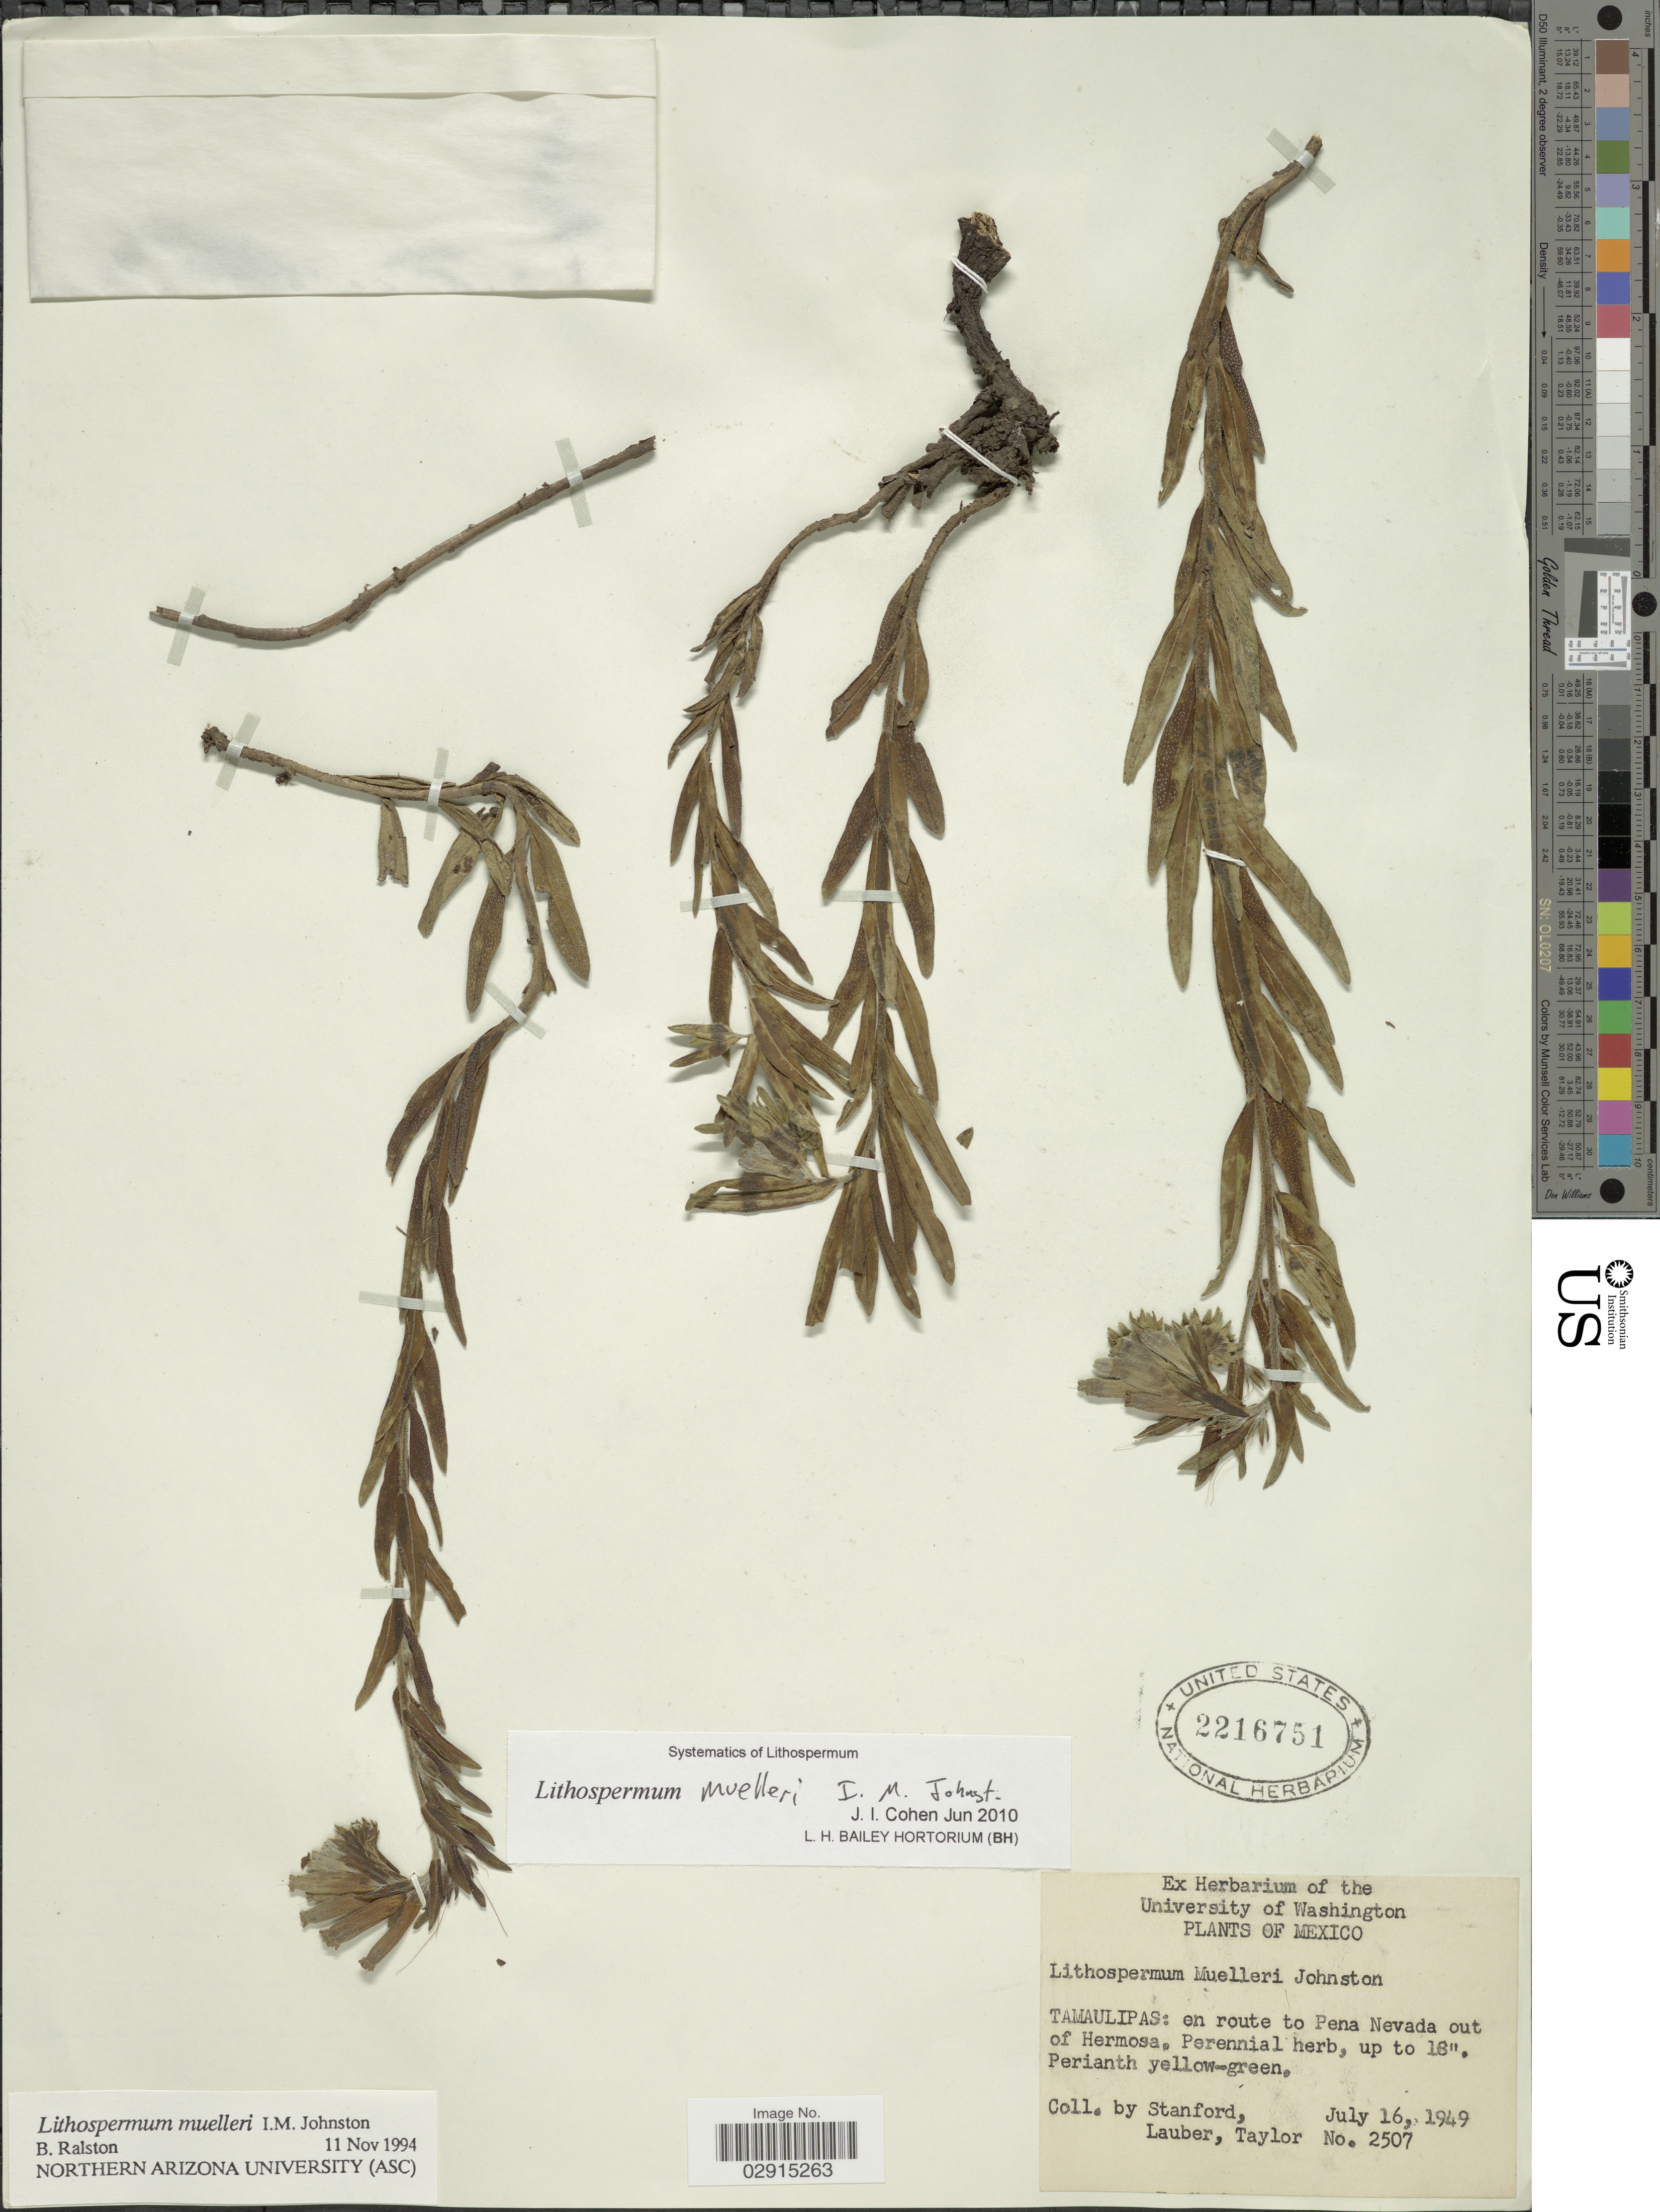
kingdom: Plantae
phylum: Tracheophyta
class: Magnoliopsida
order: Boraginales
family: Boraginaceae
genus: Lithospermum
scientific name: Lithospermum muelleri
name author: I.M. Johnst.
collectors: -. Stanford, Lauber, -- & -- Taylor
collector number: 2507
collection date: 1949-07-16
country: Mexico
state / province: Tamaulipas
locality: En route to Pena Nevada out of Hermosa.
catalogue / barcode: US 2216751